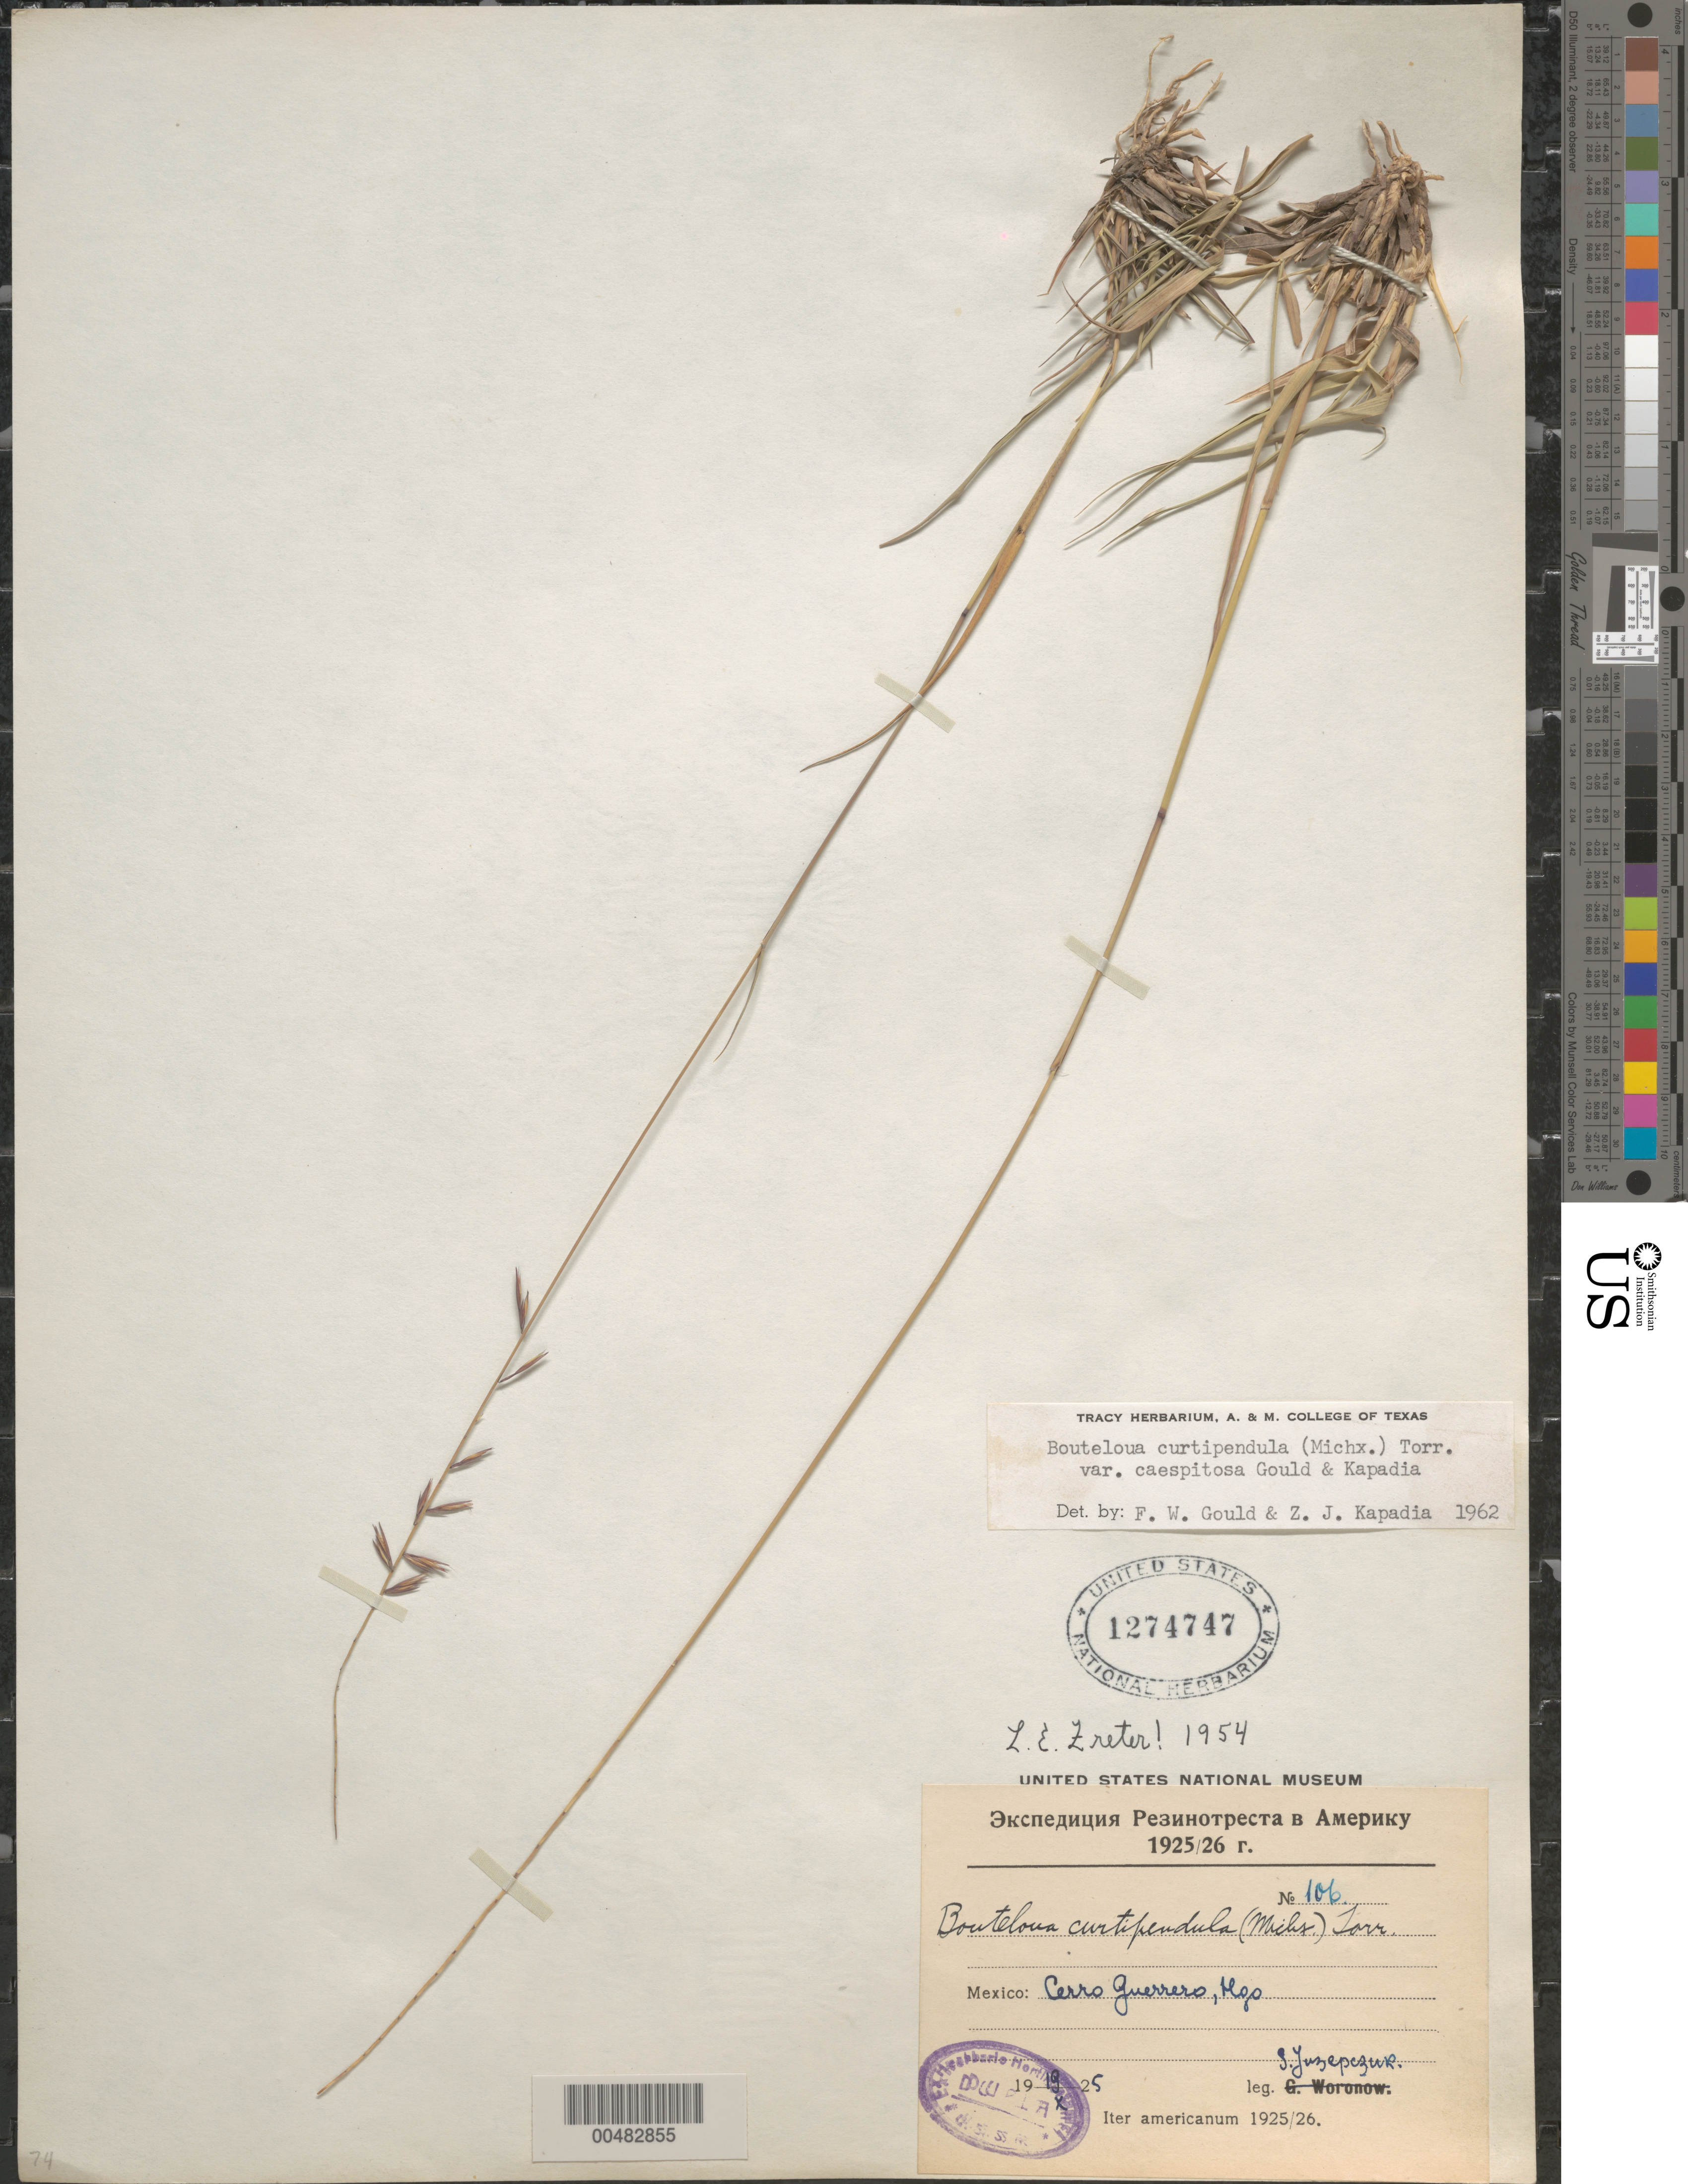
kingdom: Plantae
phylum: Tracheophyta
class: Liliopsida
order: Poales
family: Poaceae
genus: Bouteloua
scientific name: Bouteloua curtipendula var. caespitosa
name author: Gould & Kapadia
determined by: Gould, F. W.; Kapadia, Zarir J.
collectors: S. V. Juzepczuk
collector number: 106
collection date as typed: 19 Oct 1925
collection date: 1925-10-19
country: Mexico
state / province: Hidalgo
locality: Cerro Guerrero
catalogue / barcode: US 1274747